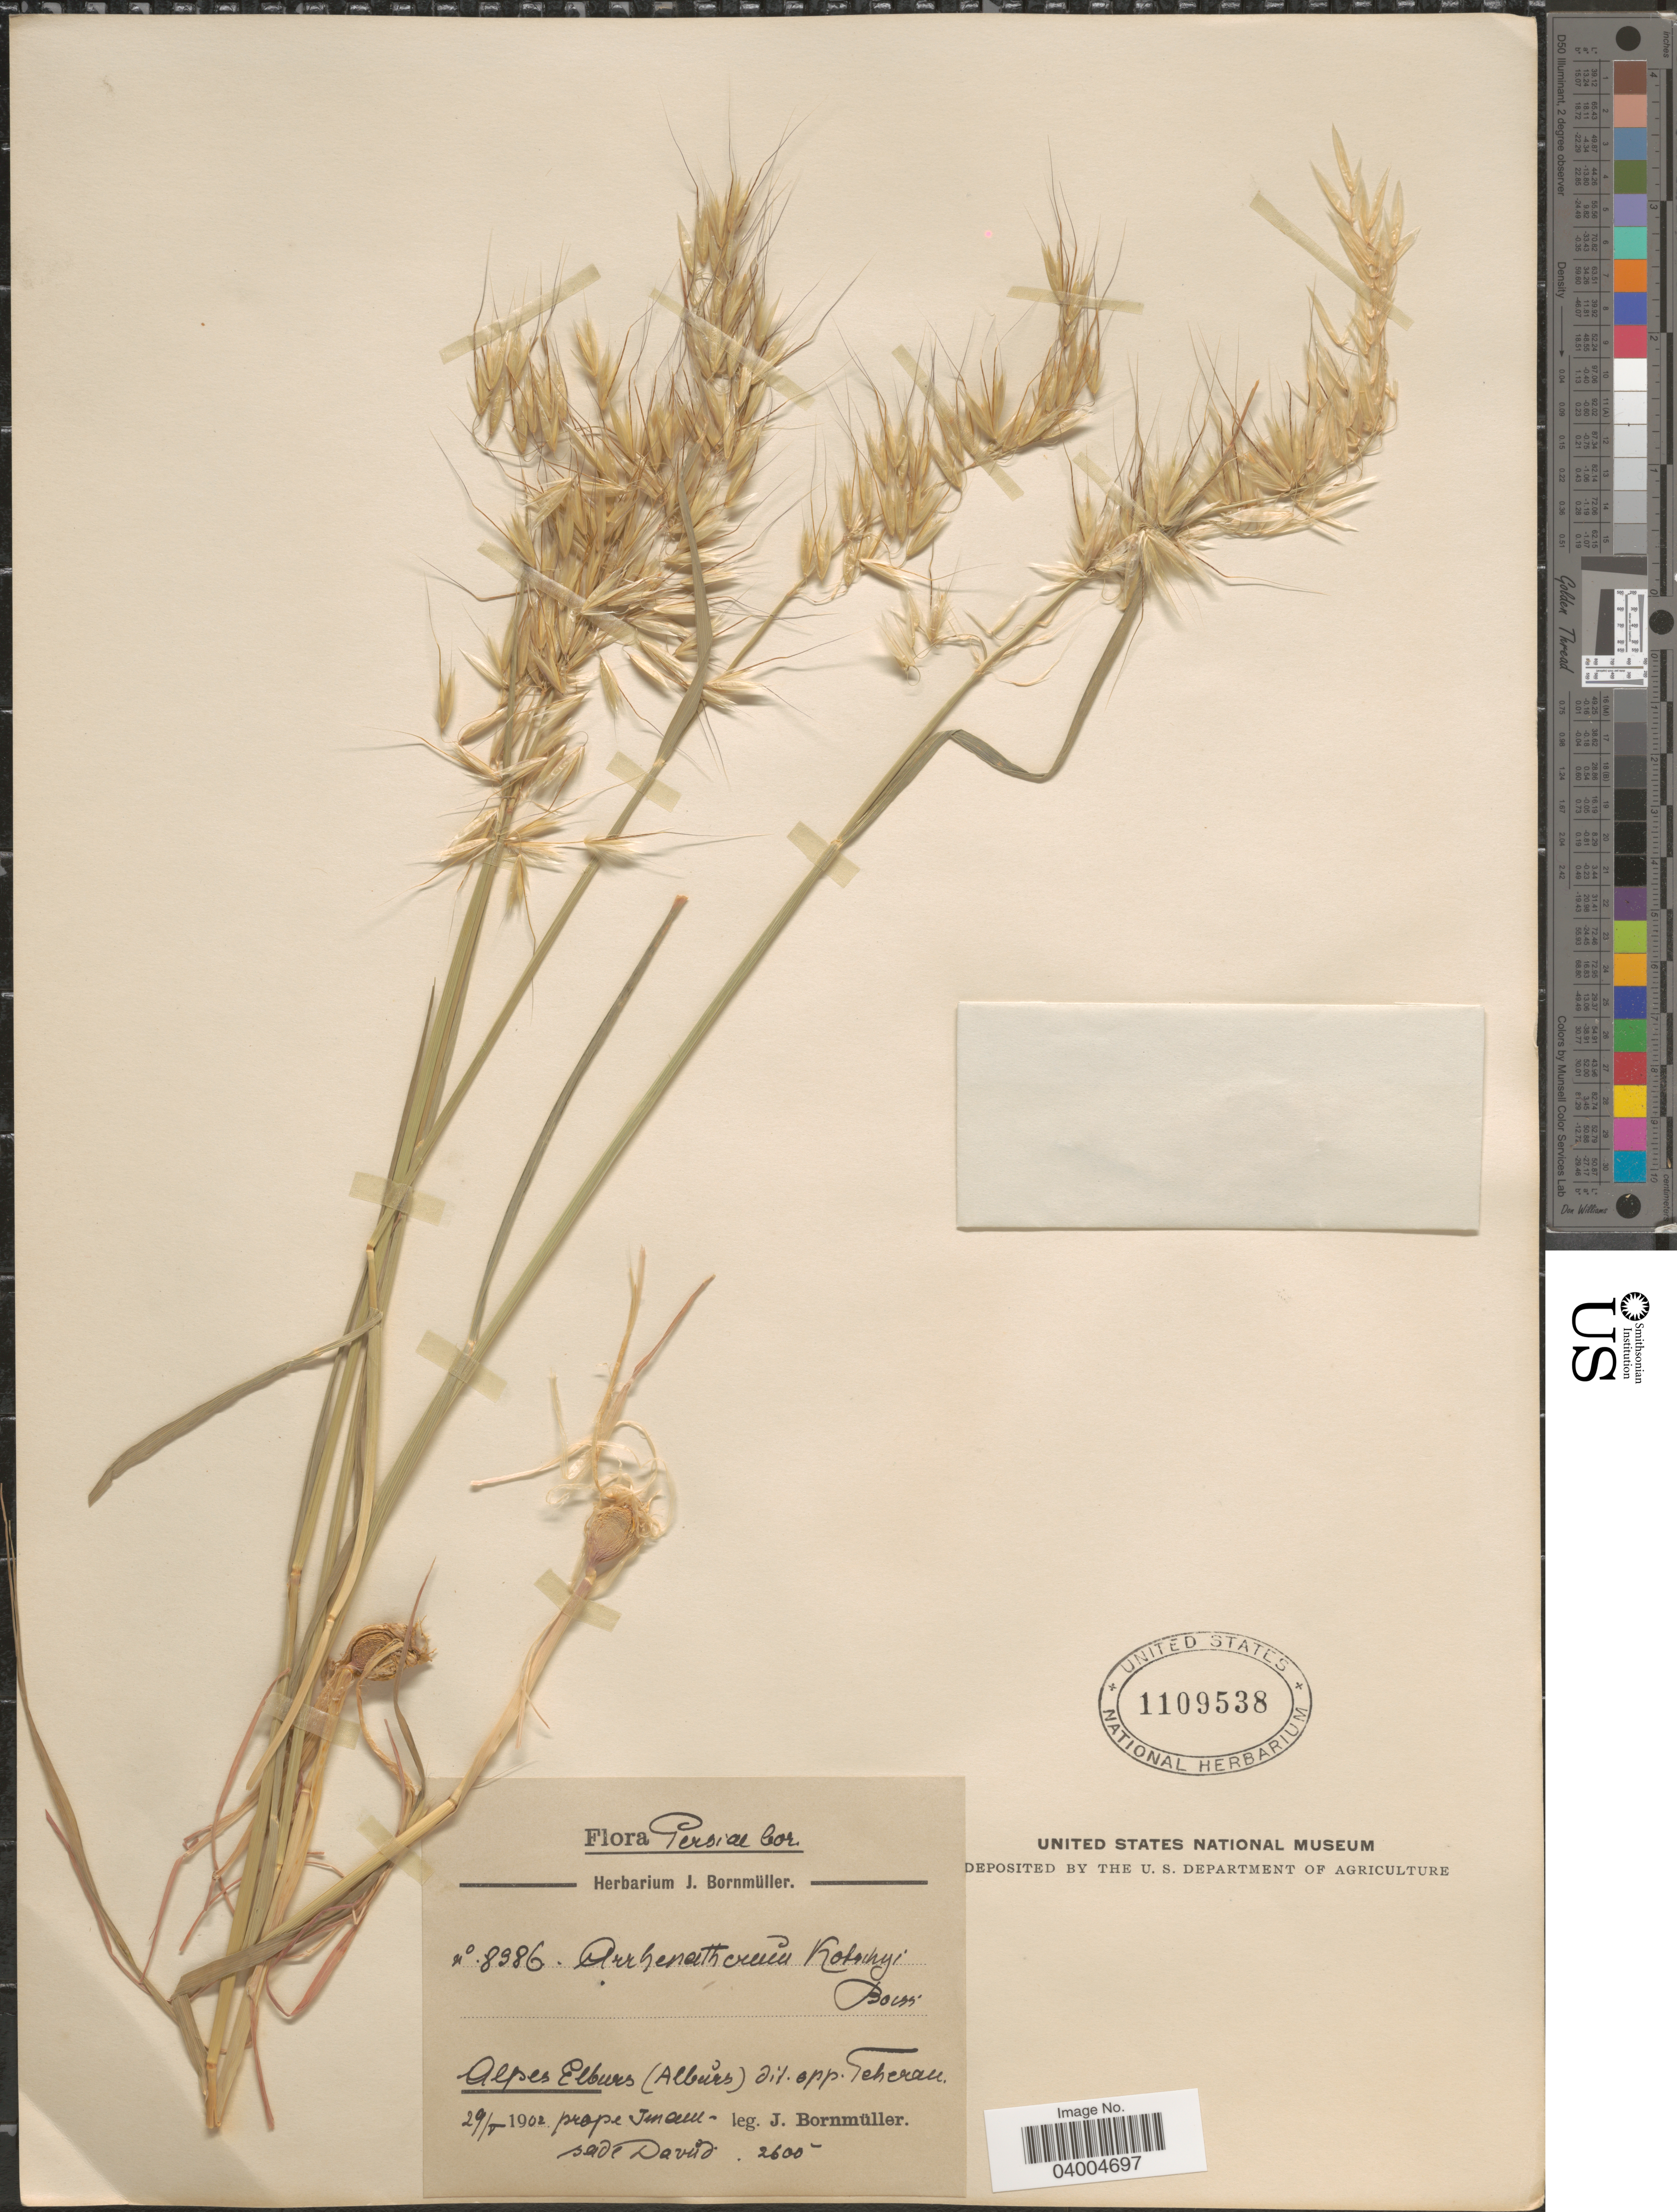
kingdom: Plantae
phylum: Tracheophyta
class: Liliopsida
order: Poales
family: Poaceae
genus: Arrhenatherum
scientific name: Arrhenatherum kotschyi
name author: Boiss.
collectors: J. Bornmüller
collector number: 8386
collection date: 1902-05-29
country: Iran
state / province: Alborz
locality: Persiae bor. Alpes Elburs (Albůrs) dit. opp. Teheran prope Imamsade Davůd.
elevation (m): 2600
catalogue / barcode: US 1109538